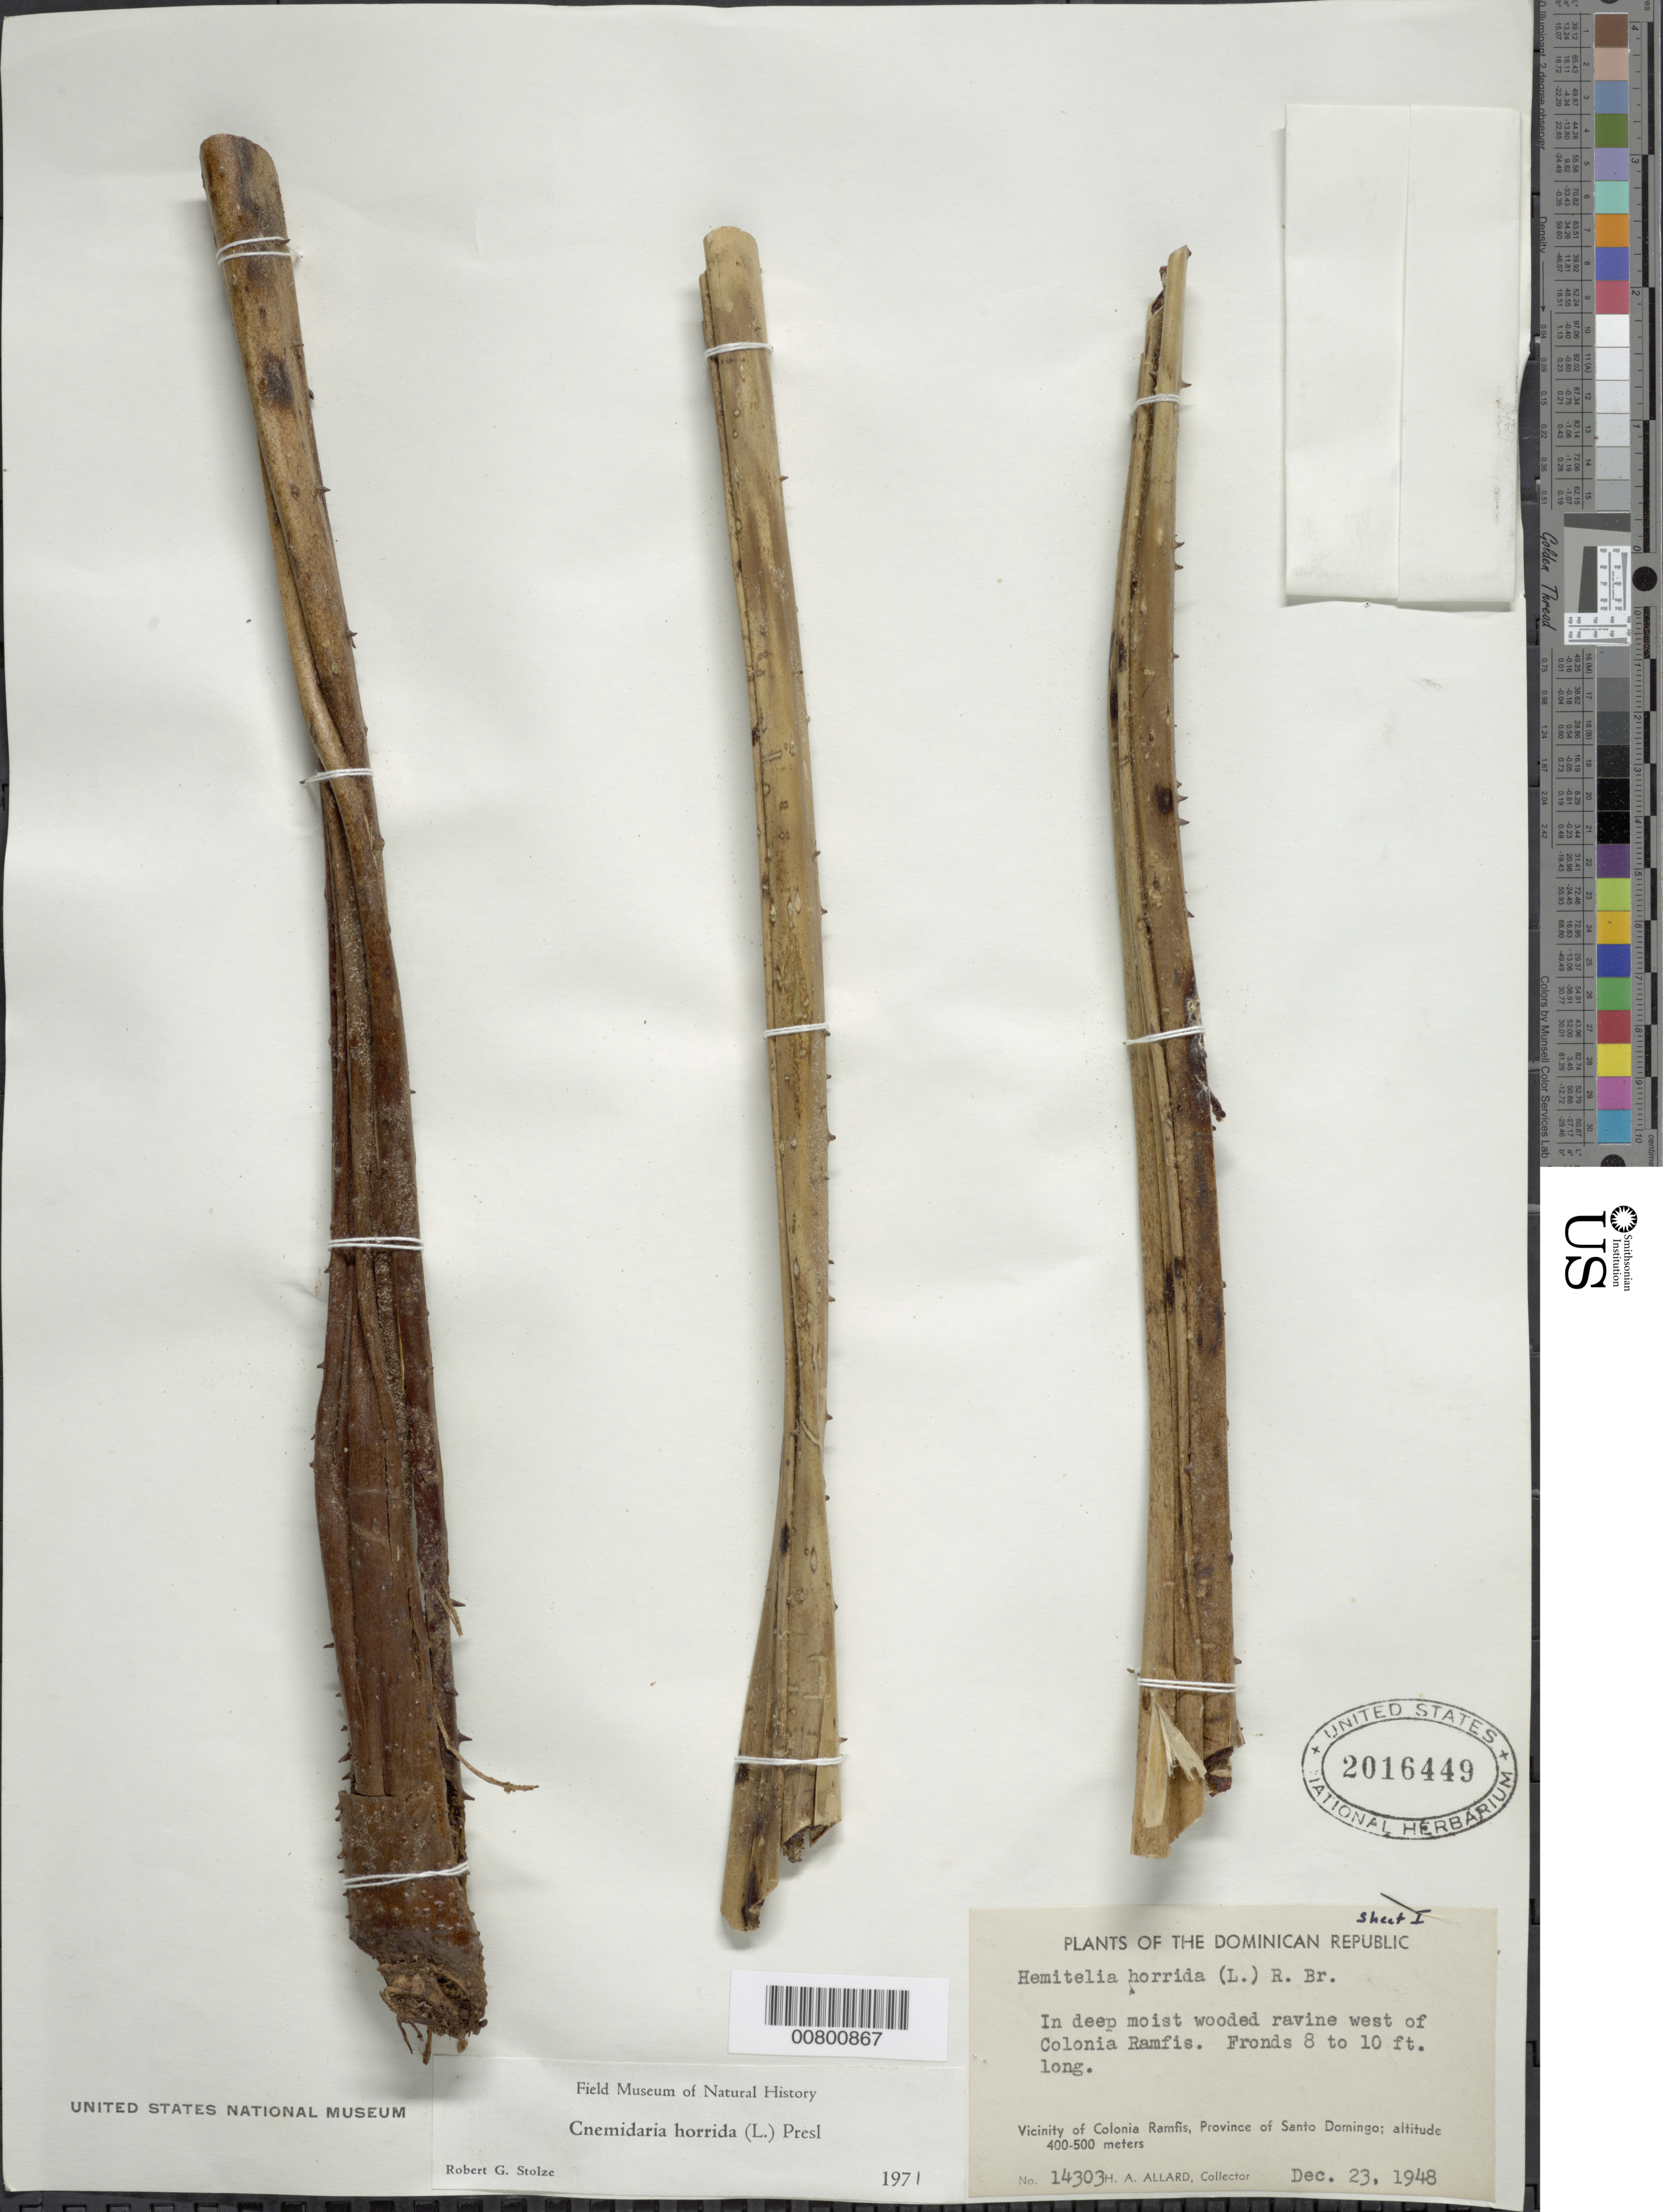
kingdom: Plantae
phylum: Tracheophyta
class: Polypodiopsida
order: Cyatheales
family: Cyatheaceae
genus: Cyathea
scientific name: Cyathea horrida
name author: (L.) Sm.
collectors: H. A. Allard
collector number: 14303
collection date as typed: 23 2de 1948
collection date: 1948-12-23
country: Dominican Republic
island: Hispaniola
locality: Prov. Santo Domingo, W of Colonia Ramfis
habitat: Deep moist wooded ravine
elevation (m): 400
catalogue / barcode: US 2016449